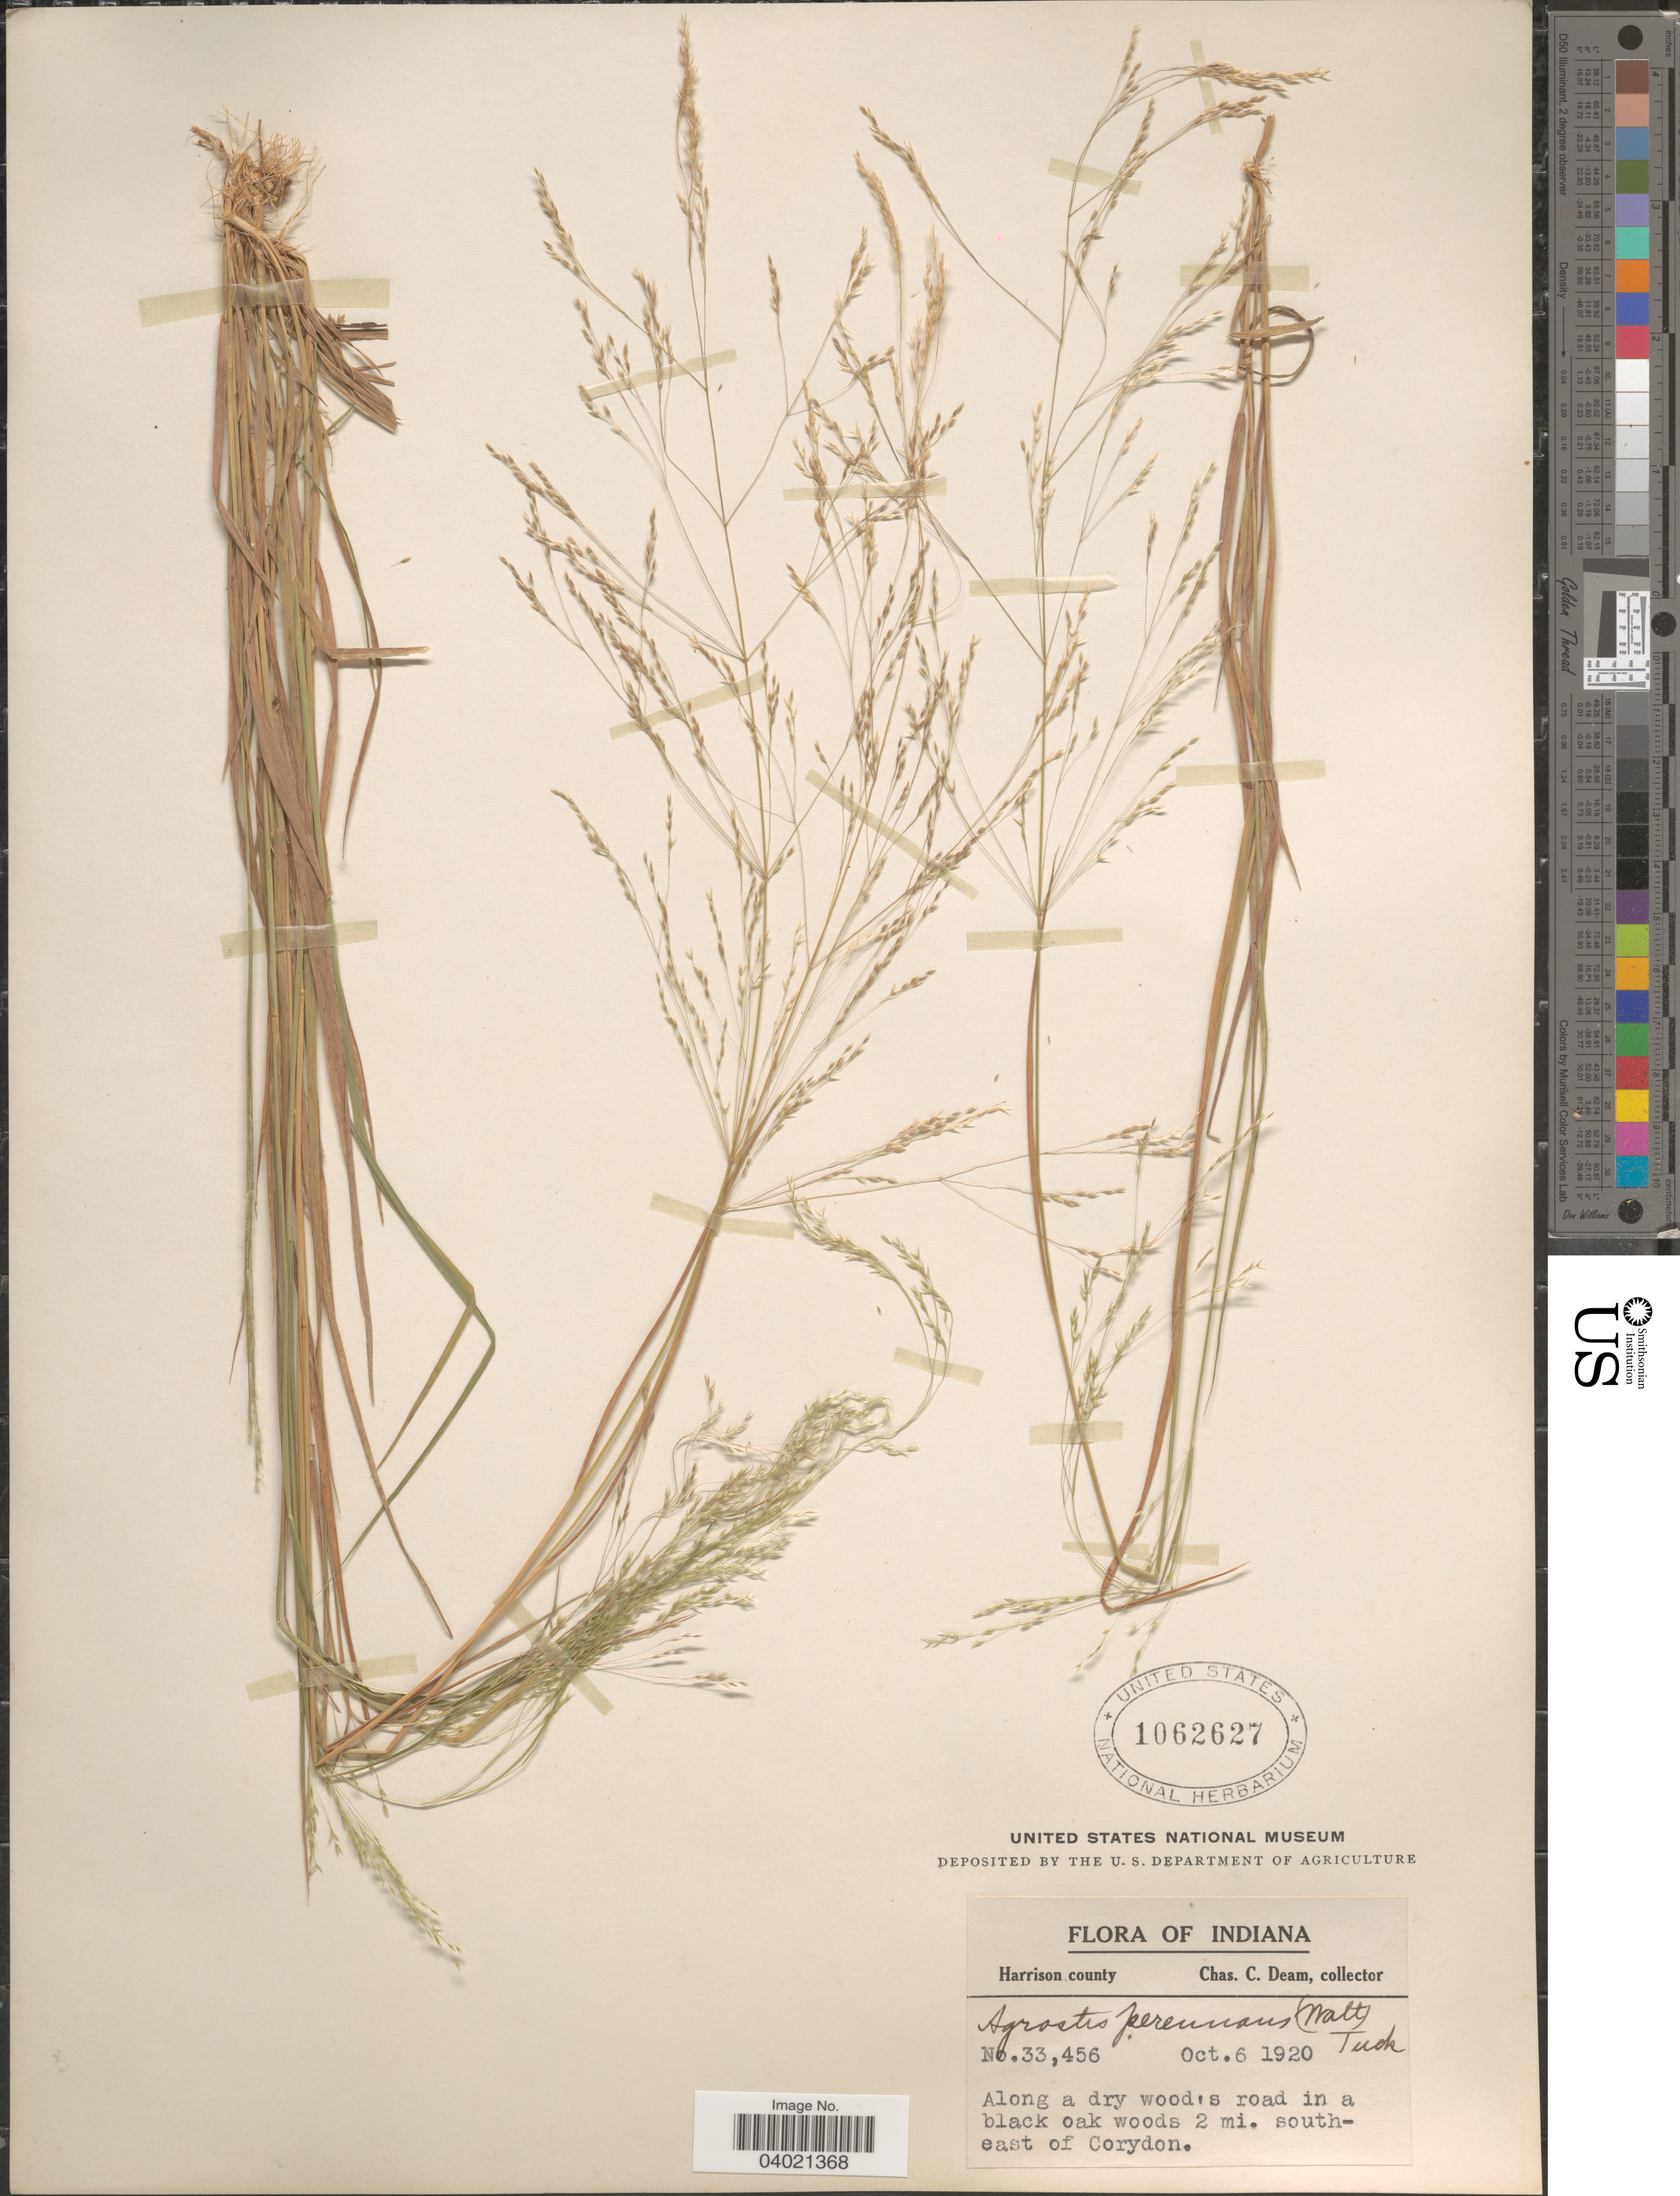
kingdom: Plantae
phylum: Tracheophyta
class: Liliopsida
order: Poales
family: Poaceae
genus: Agrostis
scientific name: Agrostis perennans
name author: (Walter) Tuck.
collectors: C. C. Deam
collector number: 33456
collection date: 1920-10-06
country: United States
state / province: Indiana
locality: Harrison county. 2 mi. south-east of Corydon.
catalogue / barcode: US 1062627